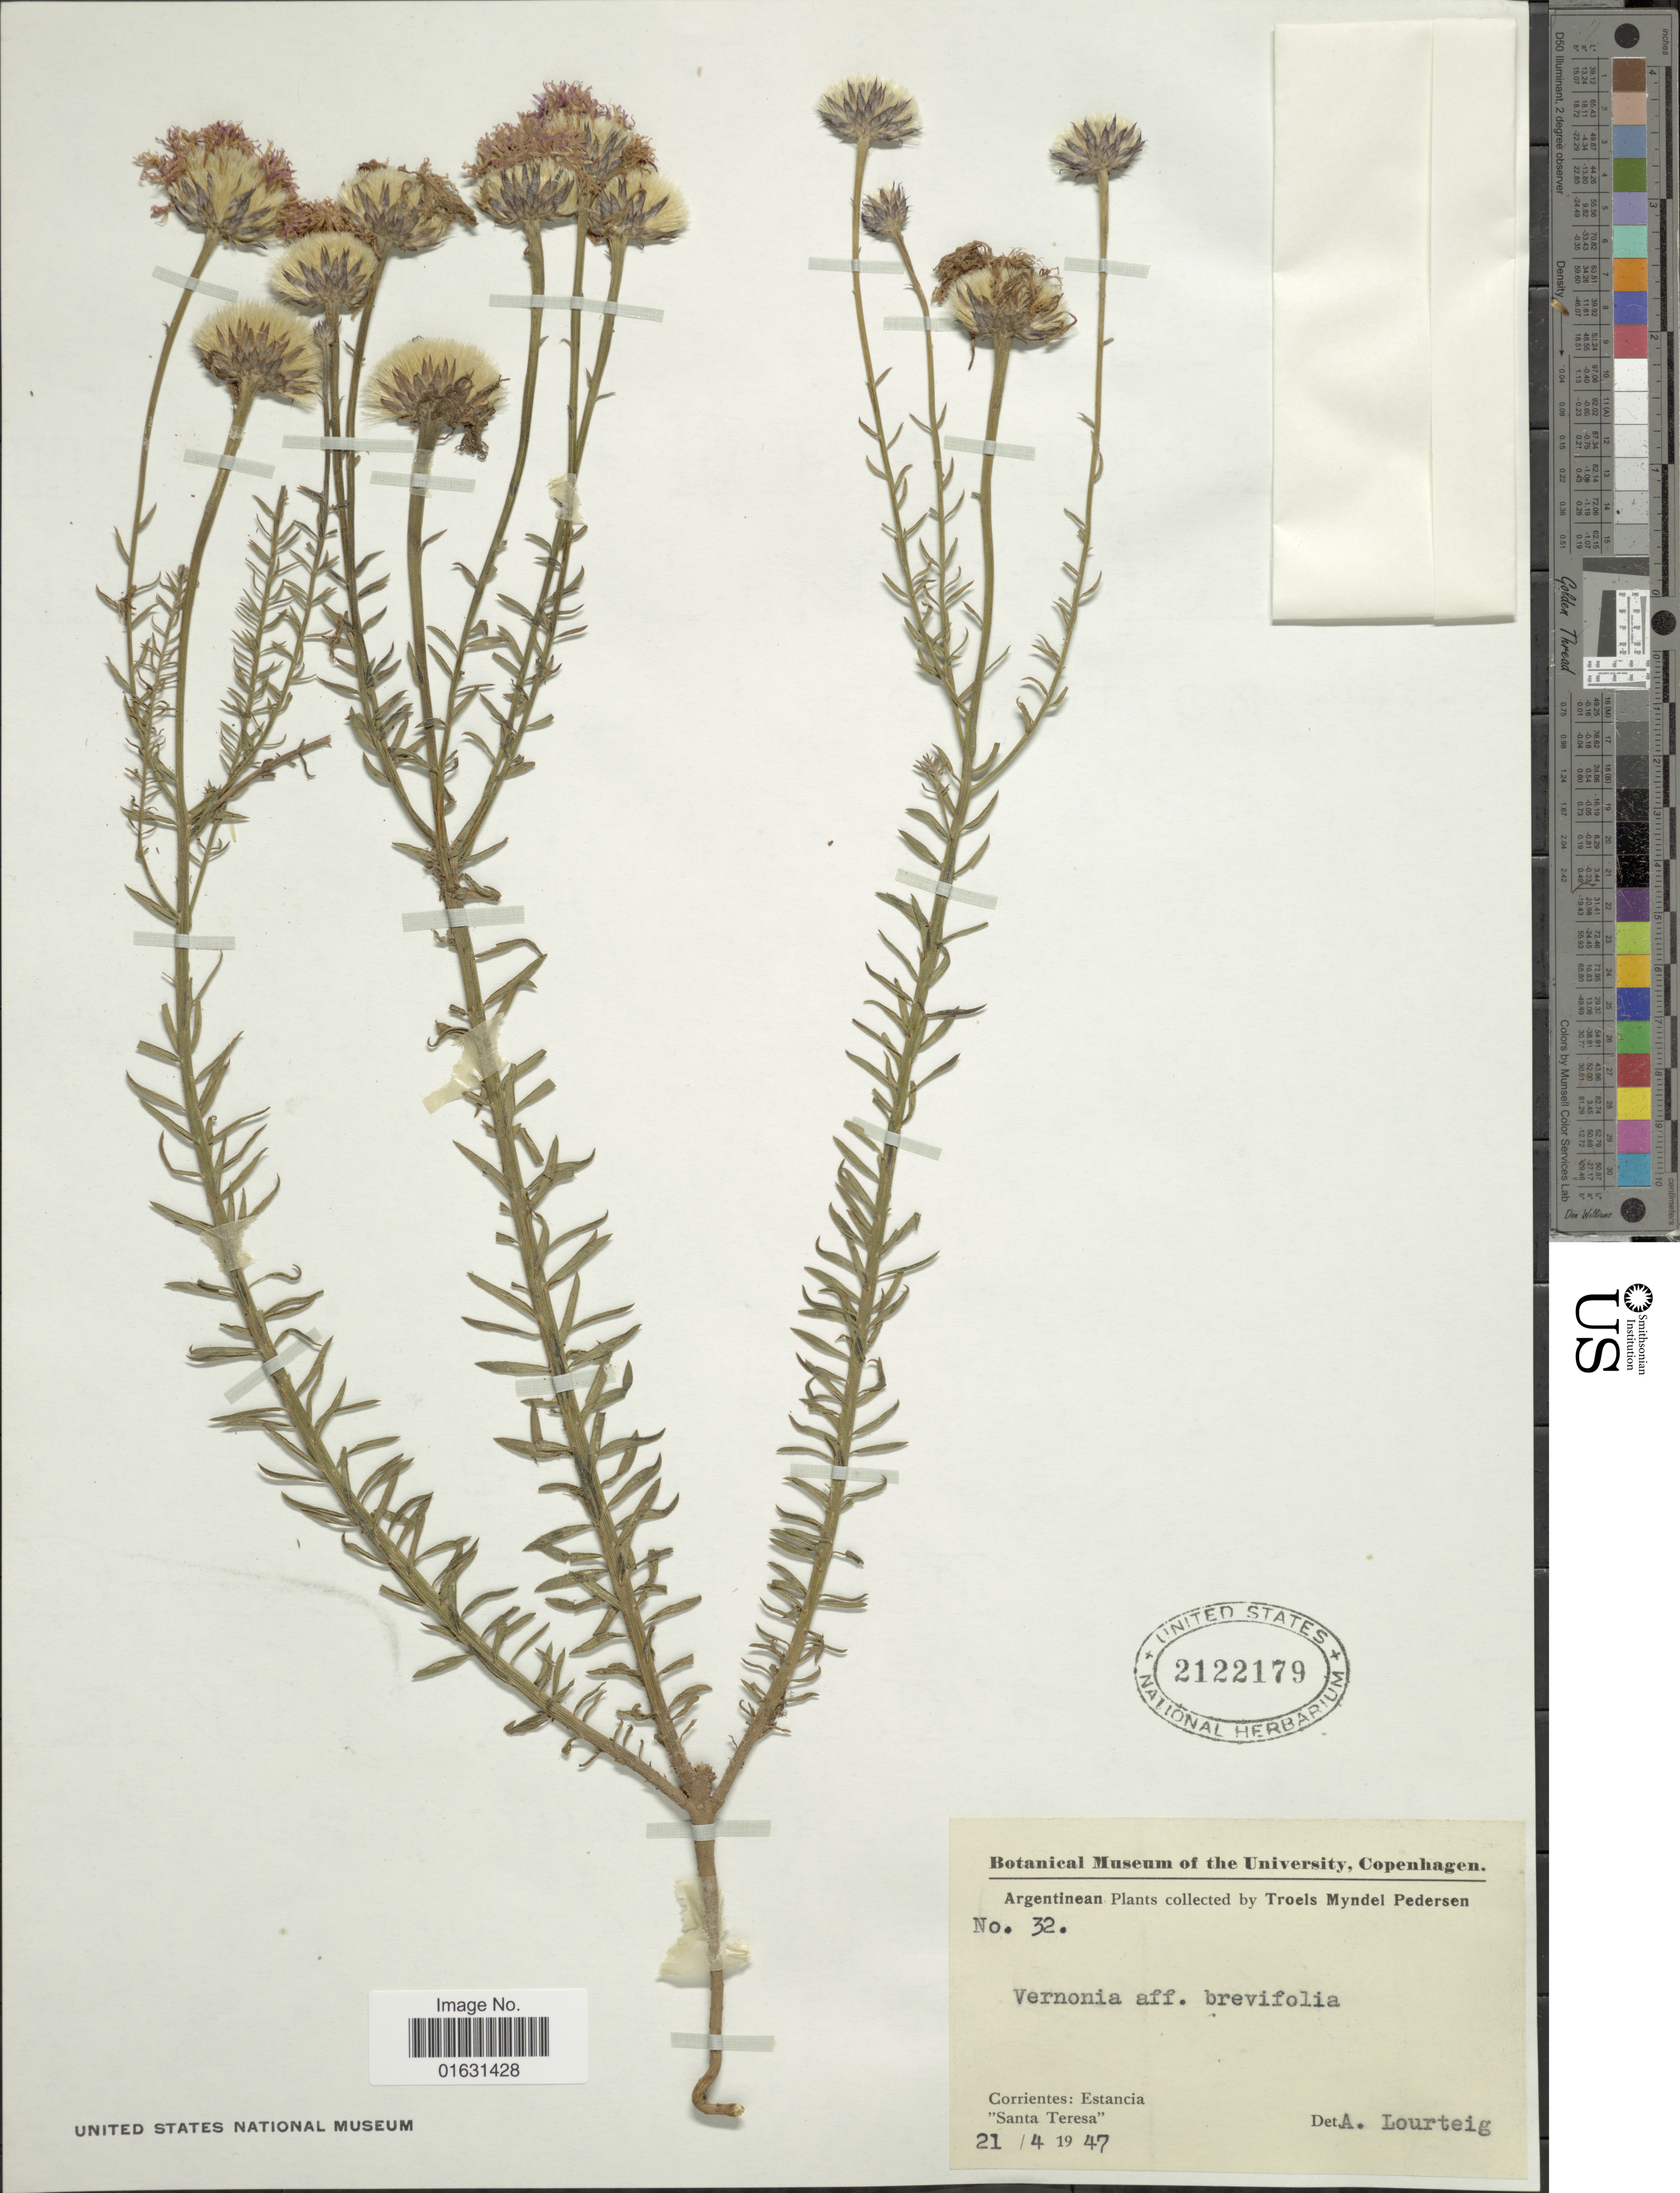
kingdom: Plantae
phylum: Tracheophyta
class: Magnoliopsida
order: Asterales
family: Asteraceae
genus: Lessingianthus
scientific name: Lessingianthus brevifolius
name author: (Less.) H. Rob.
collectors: T. Pederson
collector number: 32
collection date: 1947-04-21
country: Argentina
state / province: Corrientes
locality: Estancia, "Santa Teresa"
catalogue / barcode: US 2122179